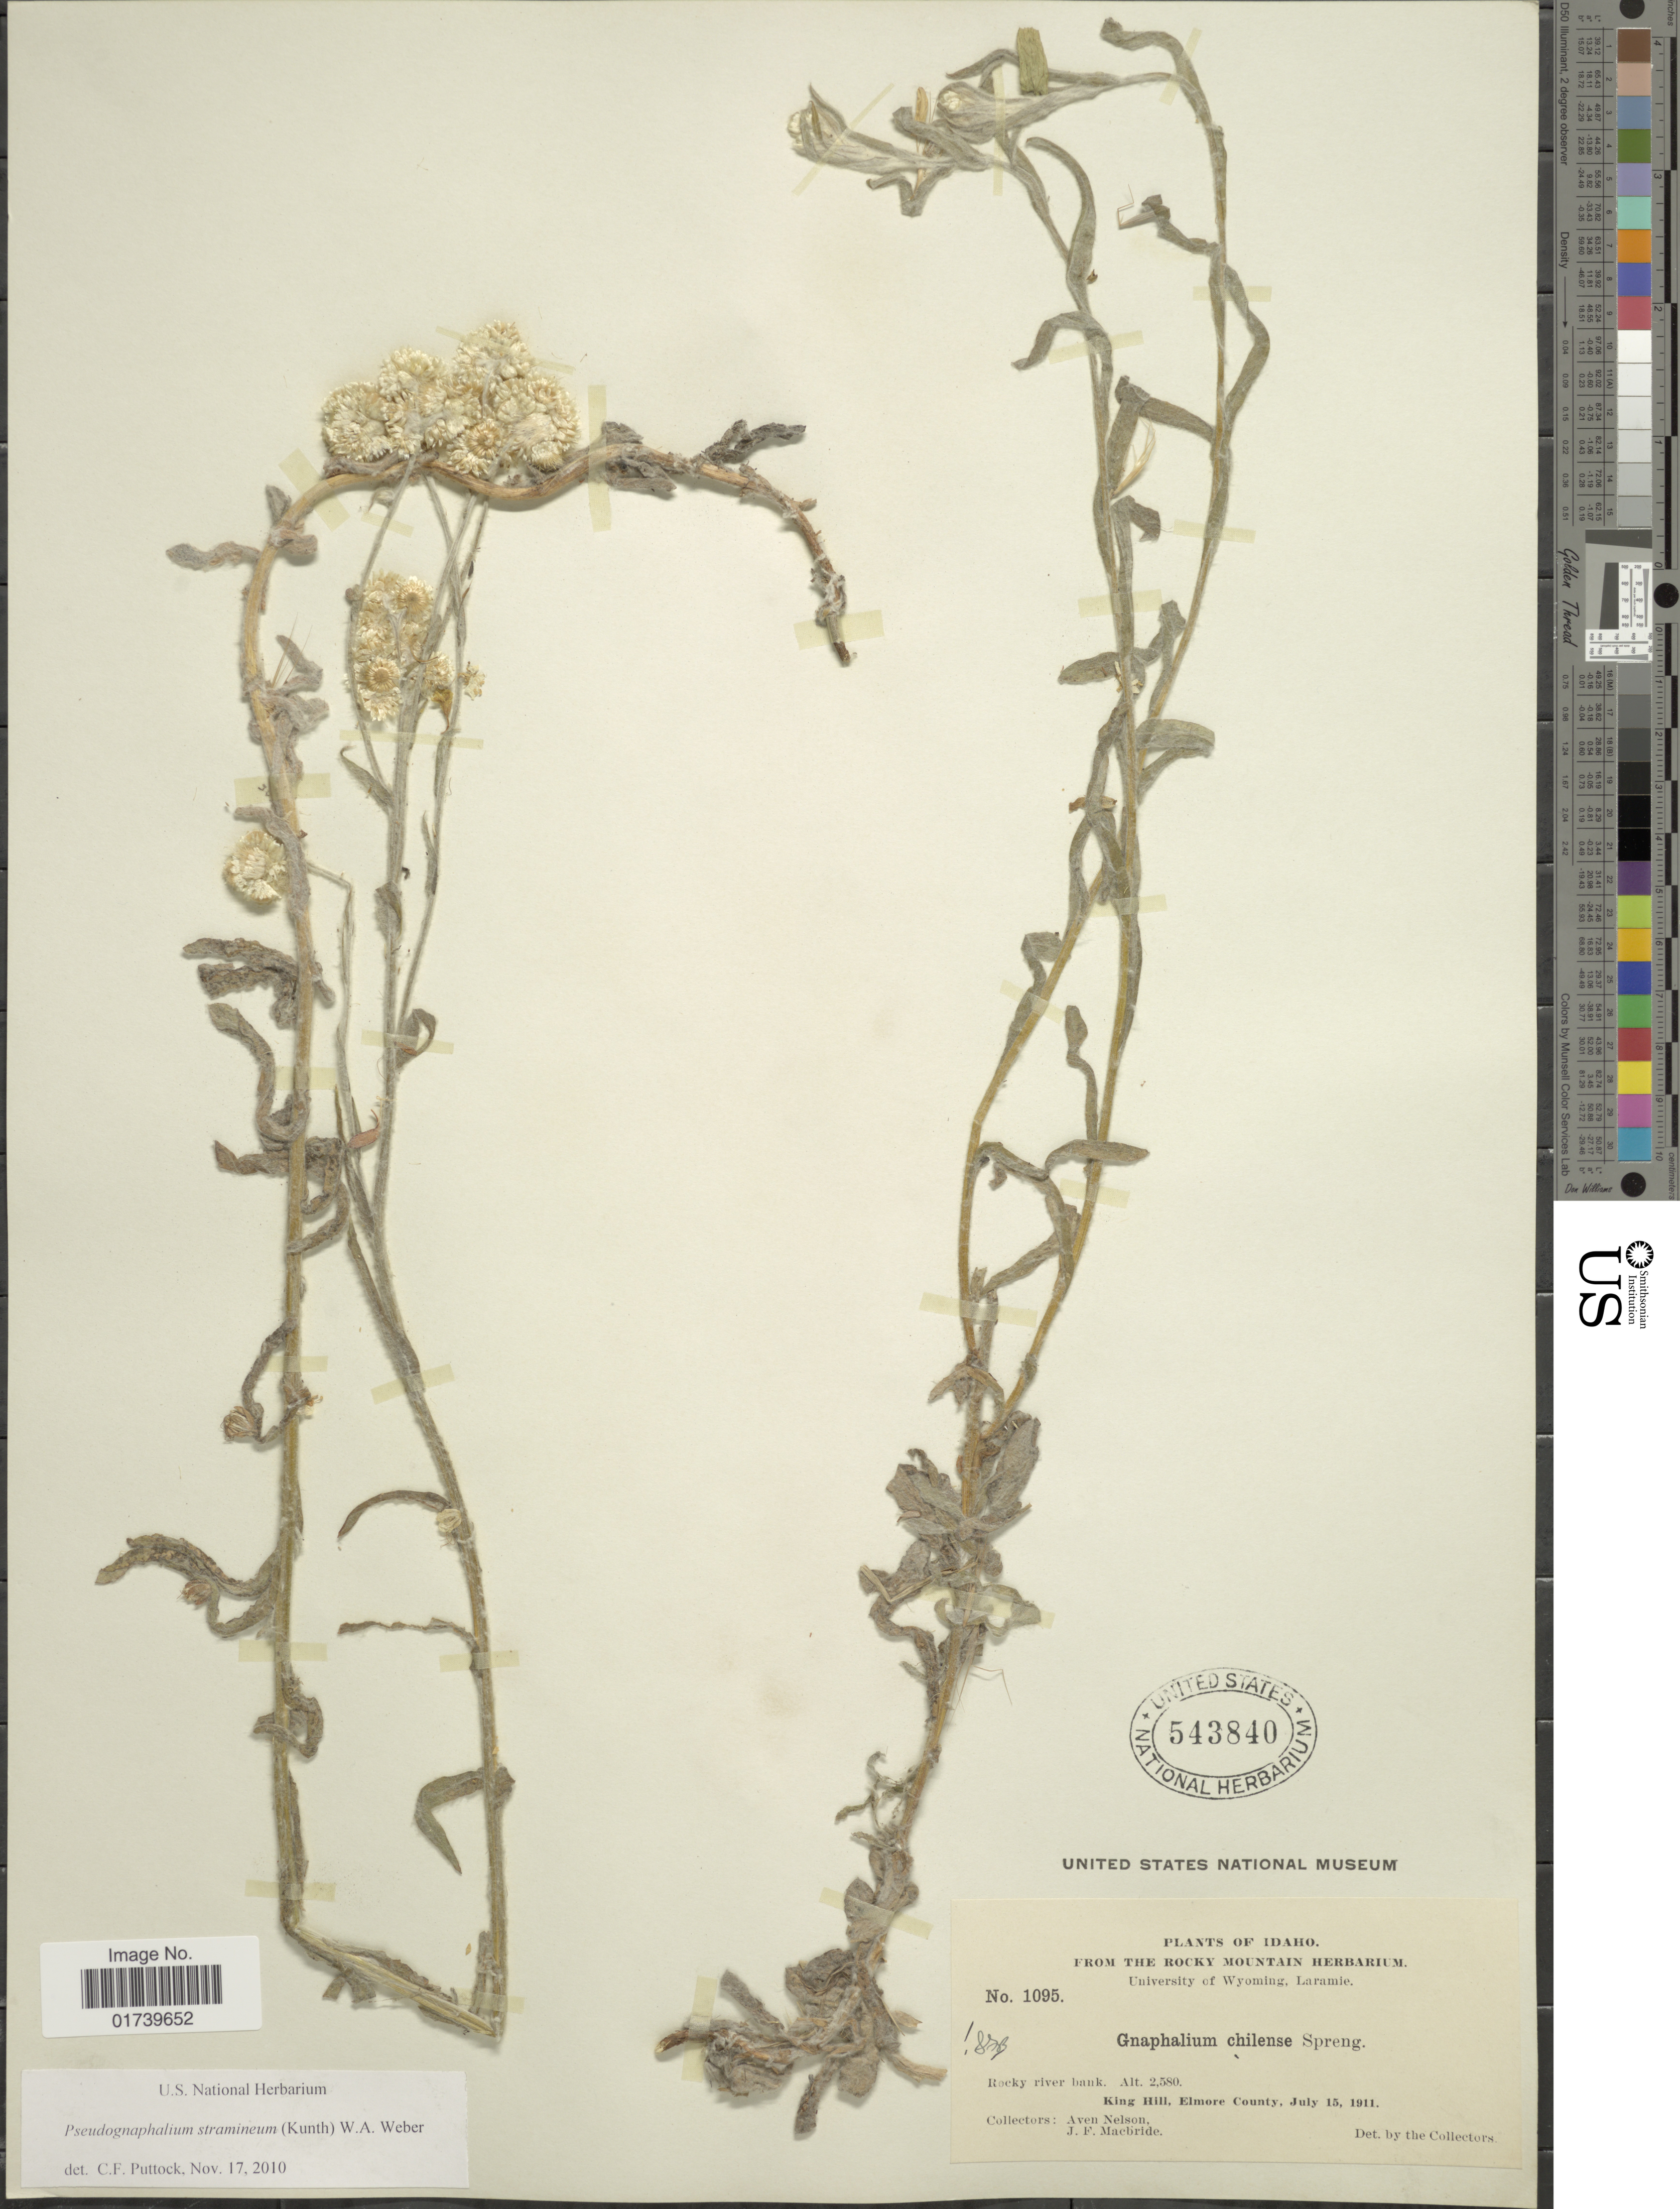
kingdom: Plantae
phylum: Tracheophyta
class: Magnoliopsida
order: Asterales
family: Asteraceae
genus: Pseudognaphalium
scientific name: Pseudognaphalium stramineum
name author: (Kunth) Anderb.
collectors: A. Nelson & J. F. Macbride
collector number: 1095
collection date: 1911-07-15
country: United States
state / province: Idaho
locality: Rocky river bank, King Hill, Elmore County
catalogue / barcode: US 543840